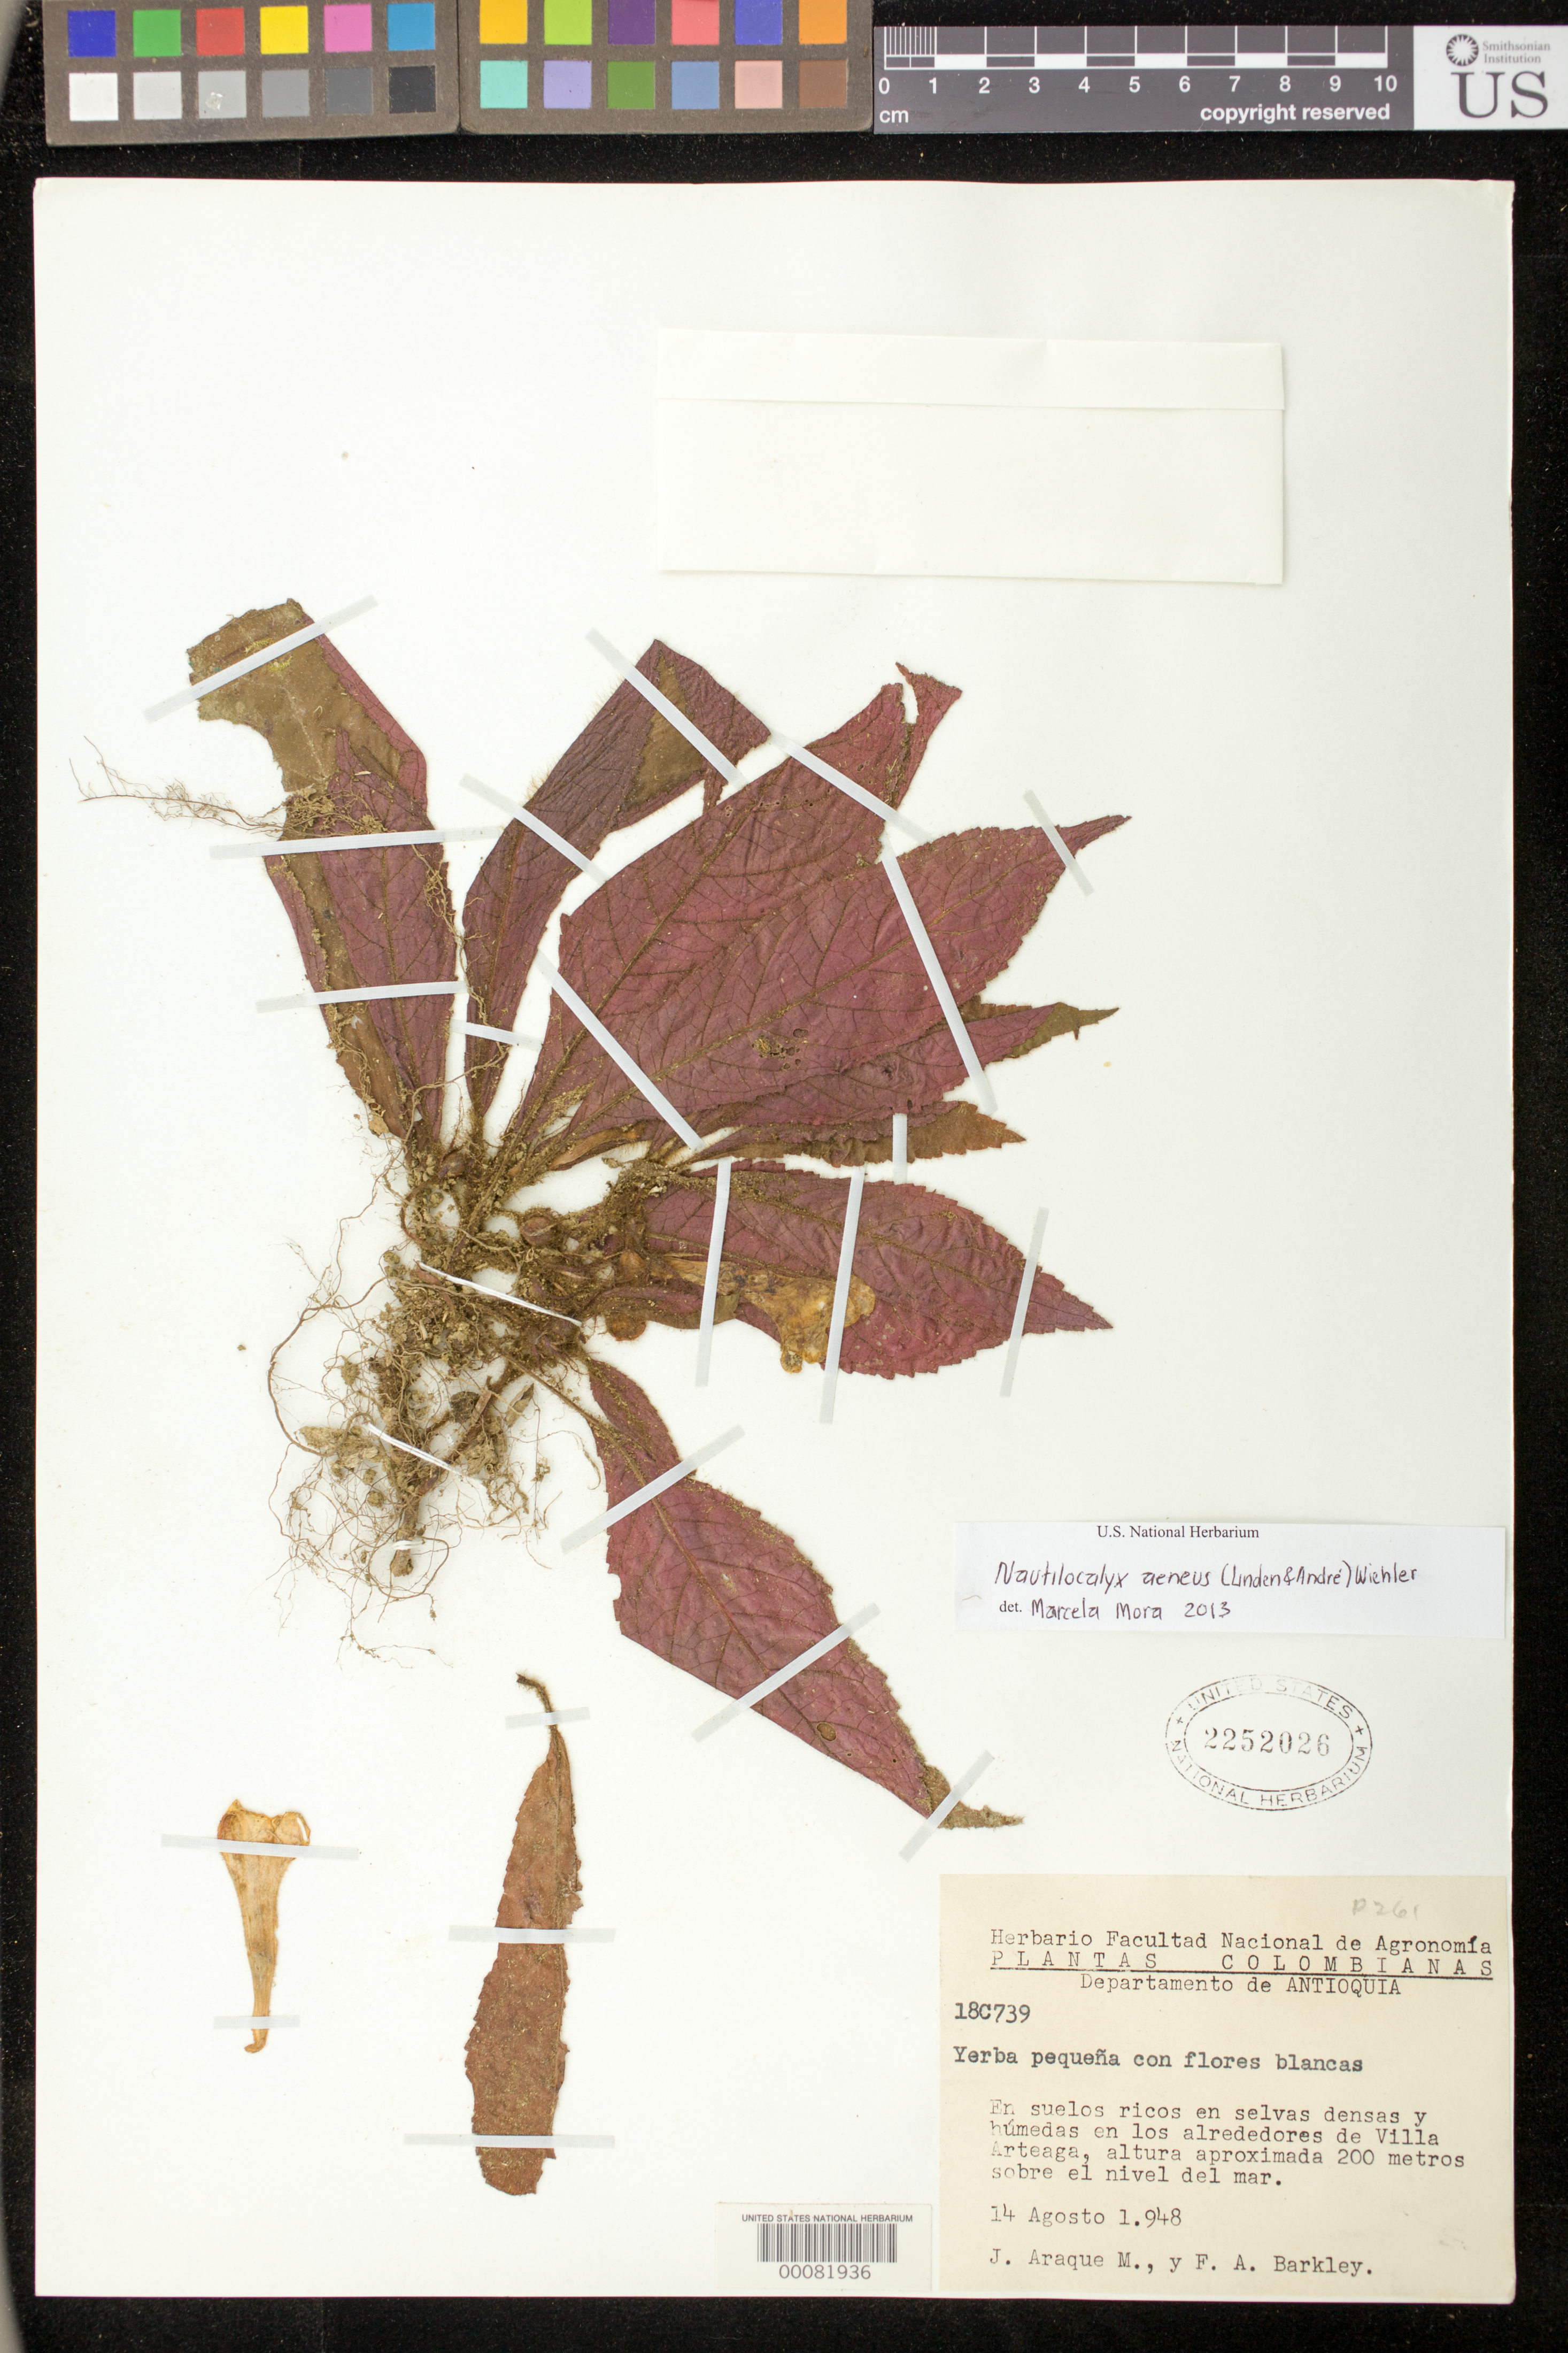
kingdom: Plantae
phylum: Tracheophyta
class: Magnoliopsida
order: Lamiales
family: Gesneriaceae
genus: Nautilocalyx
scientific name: Nautilocalyx aeneus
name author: (Linden & André) Wiehler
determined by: Mora, M. Marcela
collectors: J. Araque Molina & F. A. Barkley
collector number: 18C 739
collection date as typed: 14 Aug 1948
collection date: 1948-08-14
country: Colombia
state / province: Antioquia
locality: Vicinity of Villa Arteaga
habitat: In rich soil in dense, humid forests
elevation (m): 200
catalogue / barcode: US 2252026